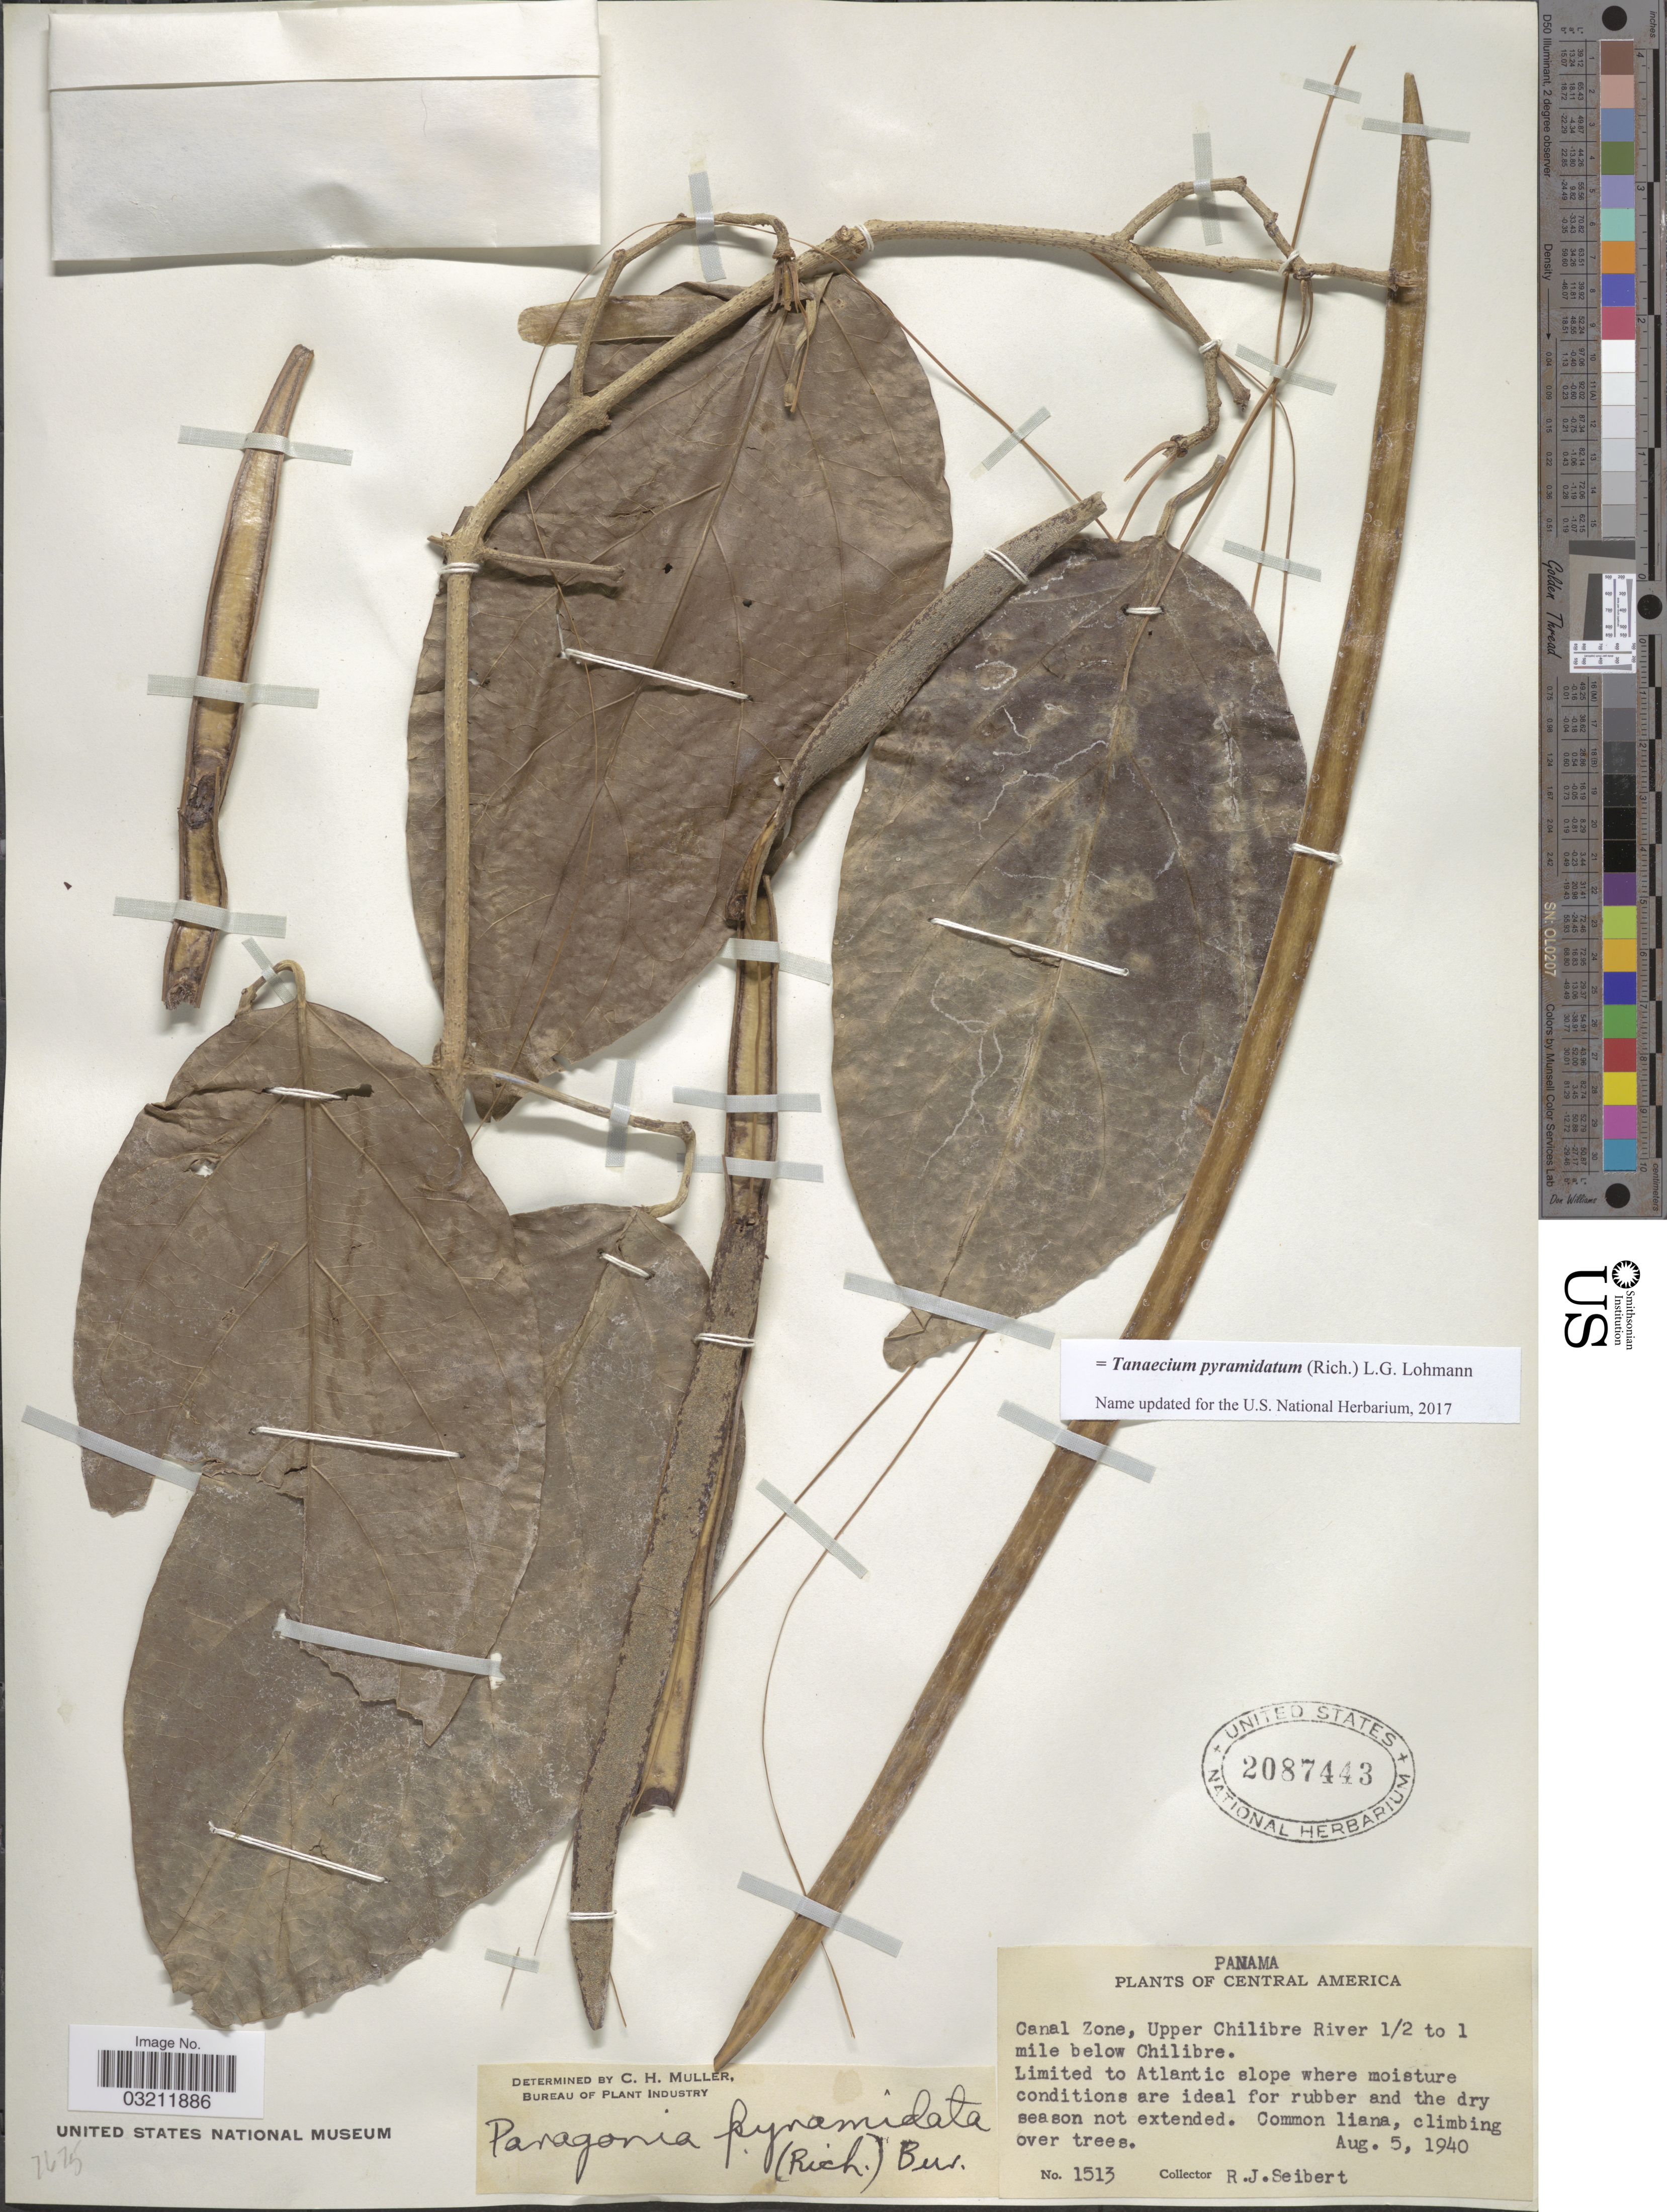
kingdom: Plantae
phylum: Tracheophyta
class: Magnoliopsida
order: Lamiales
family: Bignoniaceae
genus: Tanaecium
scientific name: Tanaecium pyramidatum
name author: (Rich.) L.G. Lohmann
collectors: R. J. Seibert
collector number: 1513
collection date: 1940-08-05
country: Panama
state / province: Colón / Panamá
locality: Canal Zone, Upper Chilibre River ½ to 1 mile below Chilibre.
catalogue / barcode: US 2087443